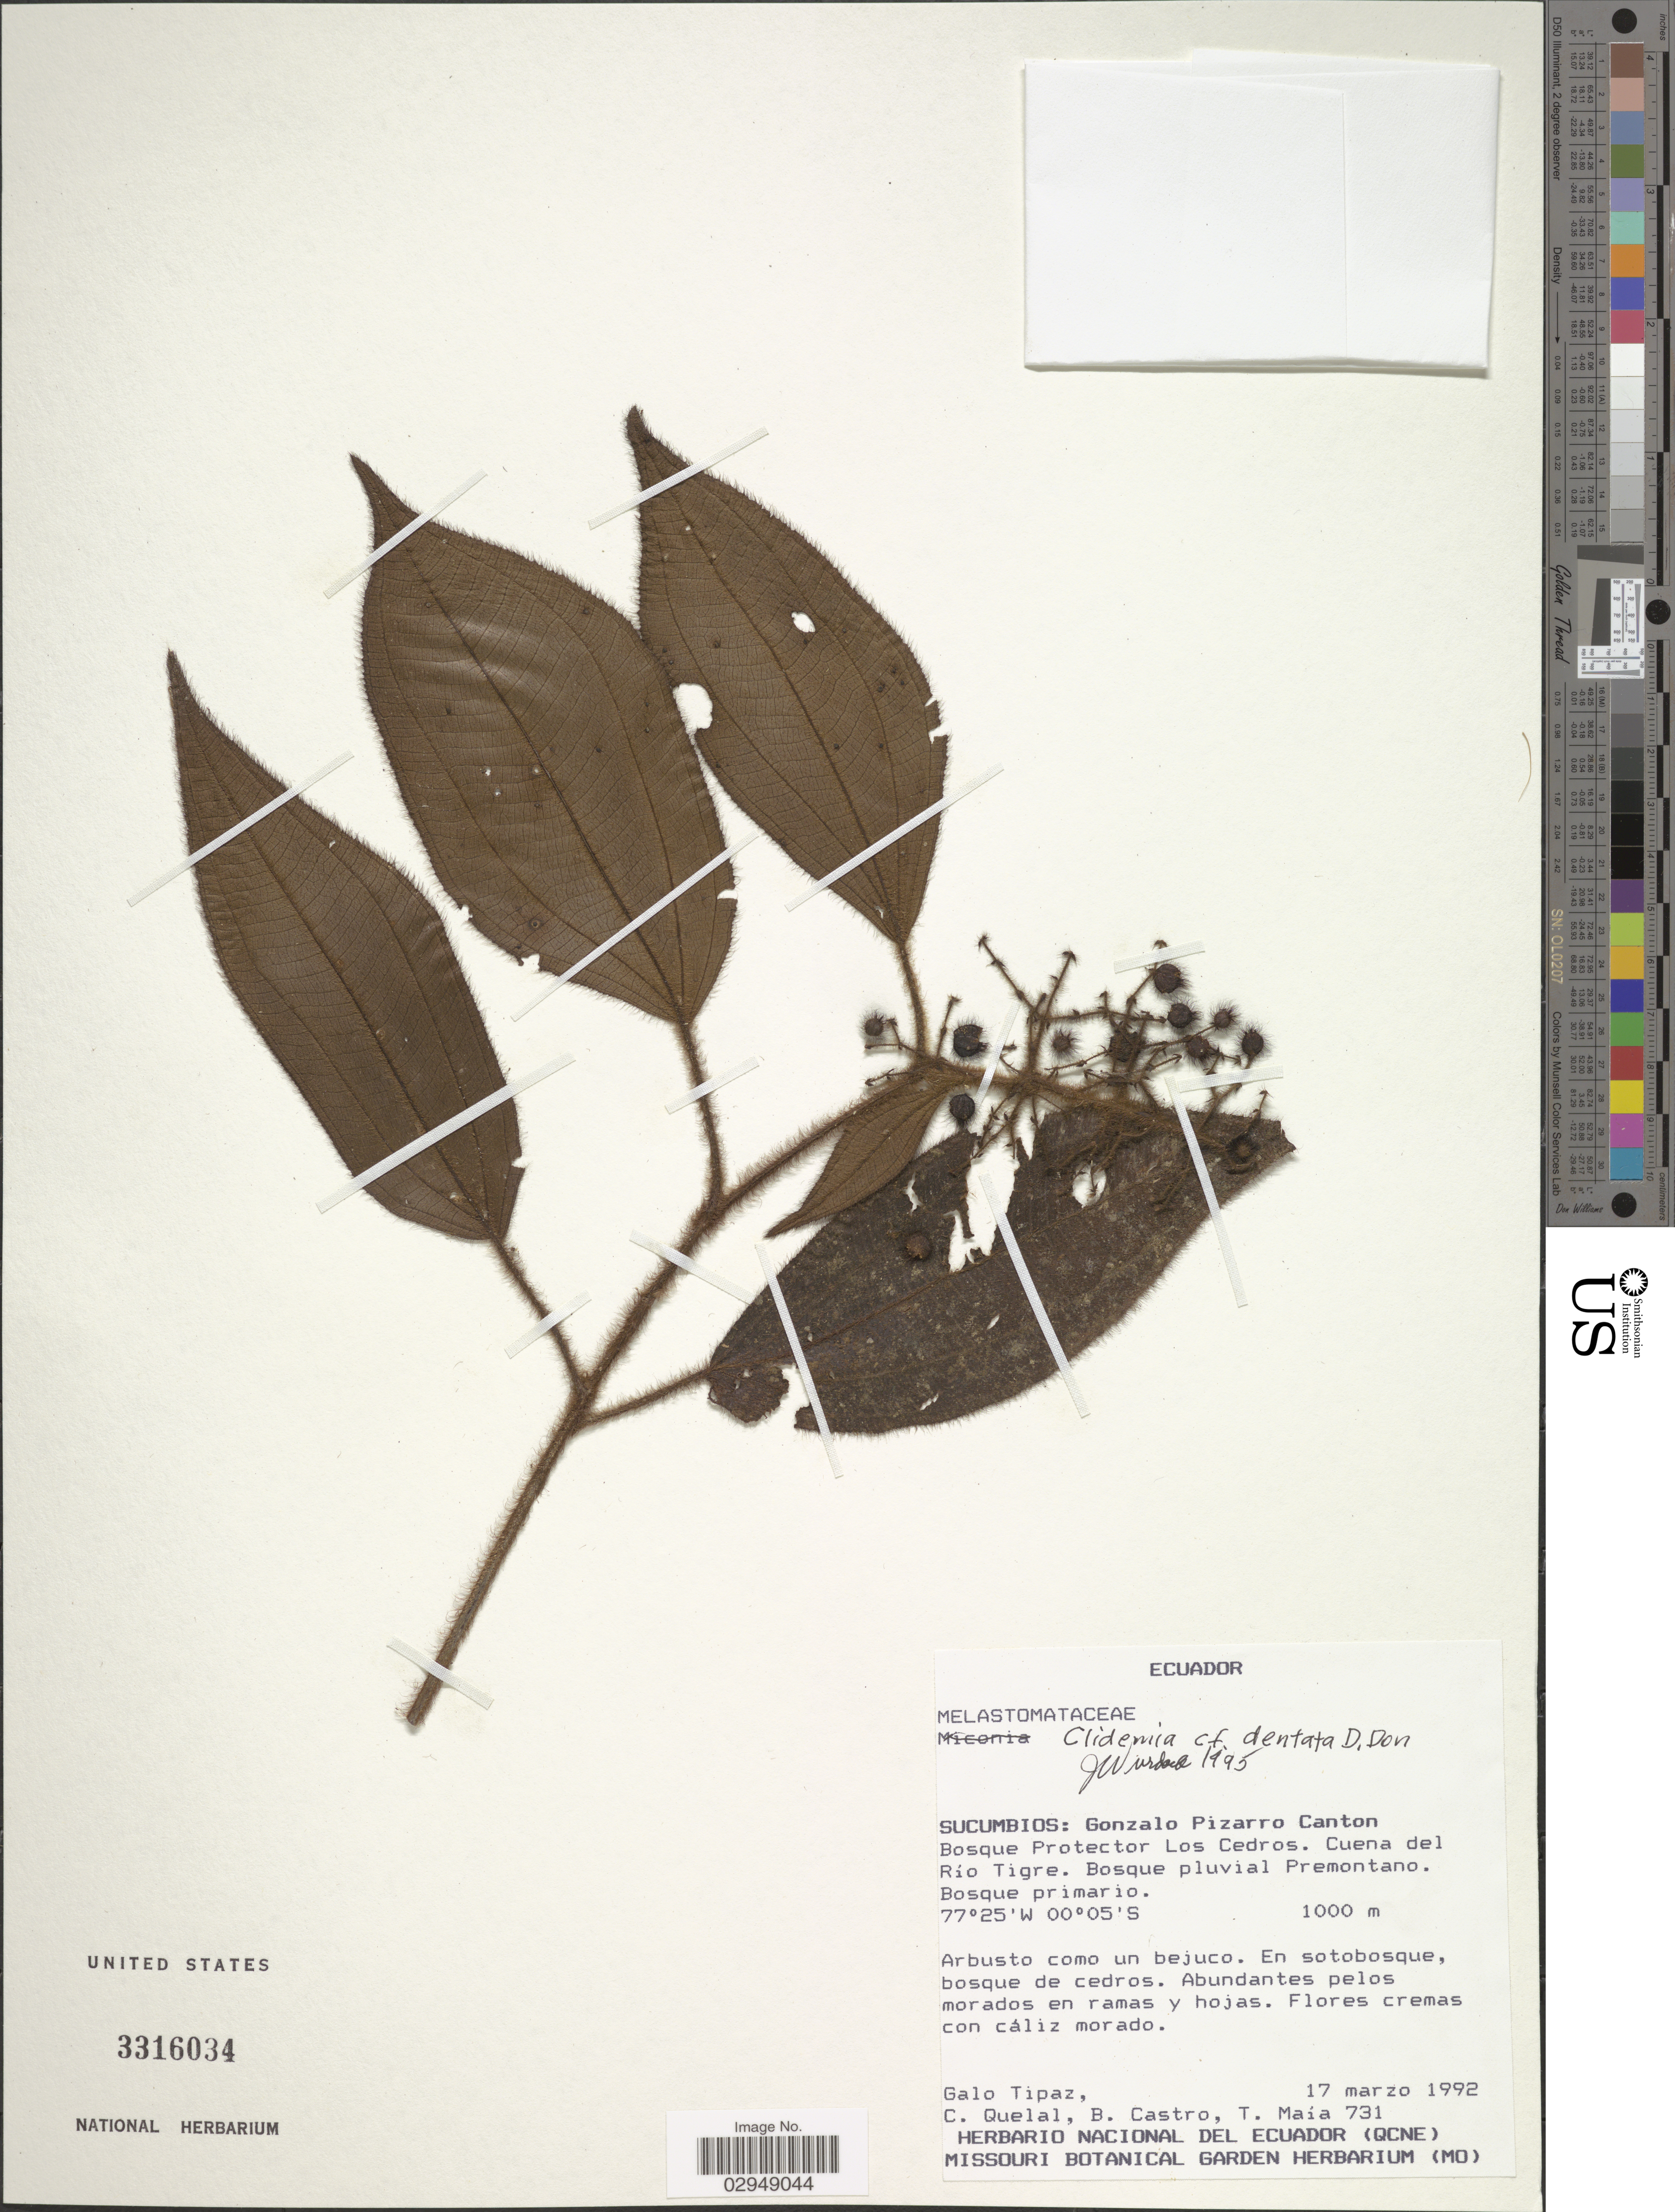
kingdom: Plantae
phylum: Tracheophyta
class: Magnoliopsida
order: Myrtales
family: Melastomataceae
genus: Clidemia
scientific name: Clidemia dentata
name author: D. Don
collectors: G. Tipaz, C. Quelal, B. Castro & T. Maía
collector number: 731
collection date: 1992-03-17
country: Ecuador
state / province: Sucumbíos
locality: Gonzalo Pizarro Canton. Bosque Protector Los Cedros. Cuena del Río Tigre.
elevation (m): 1000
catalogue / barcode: US 3316034